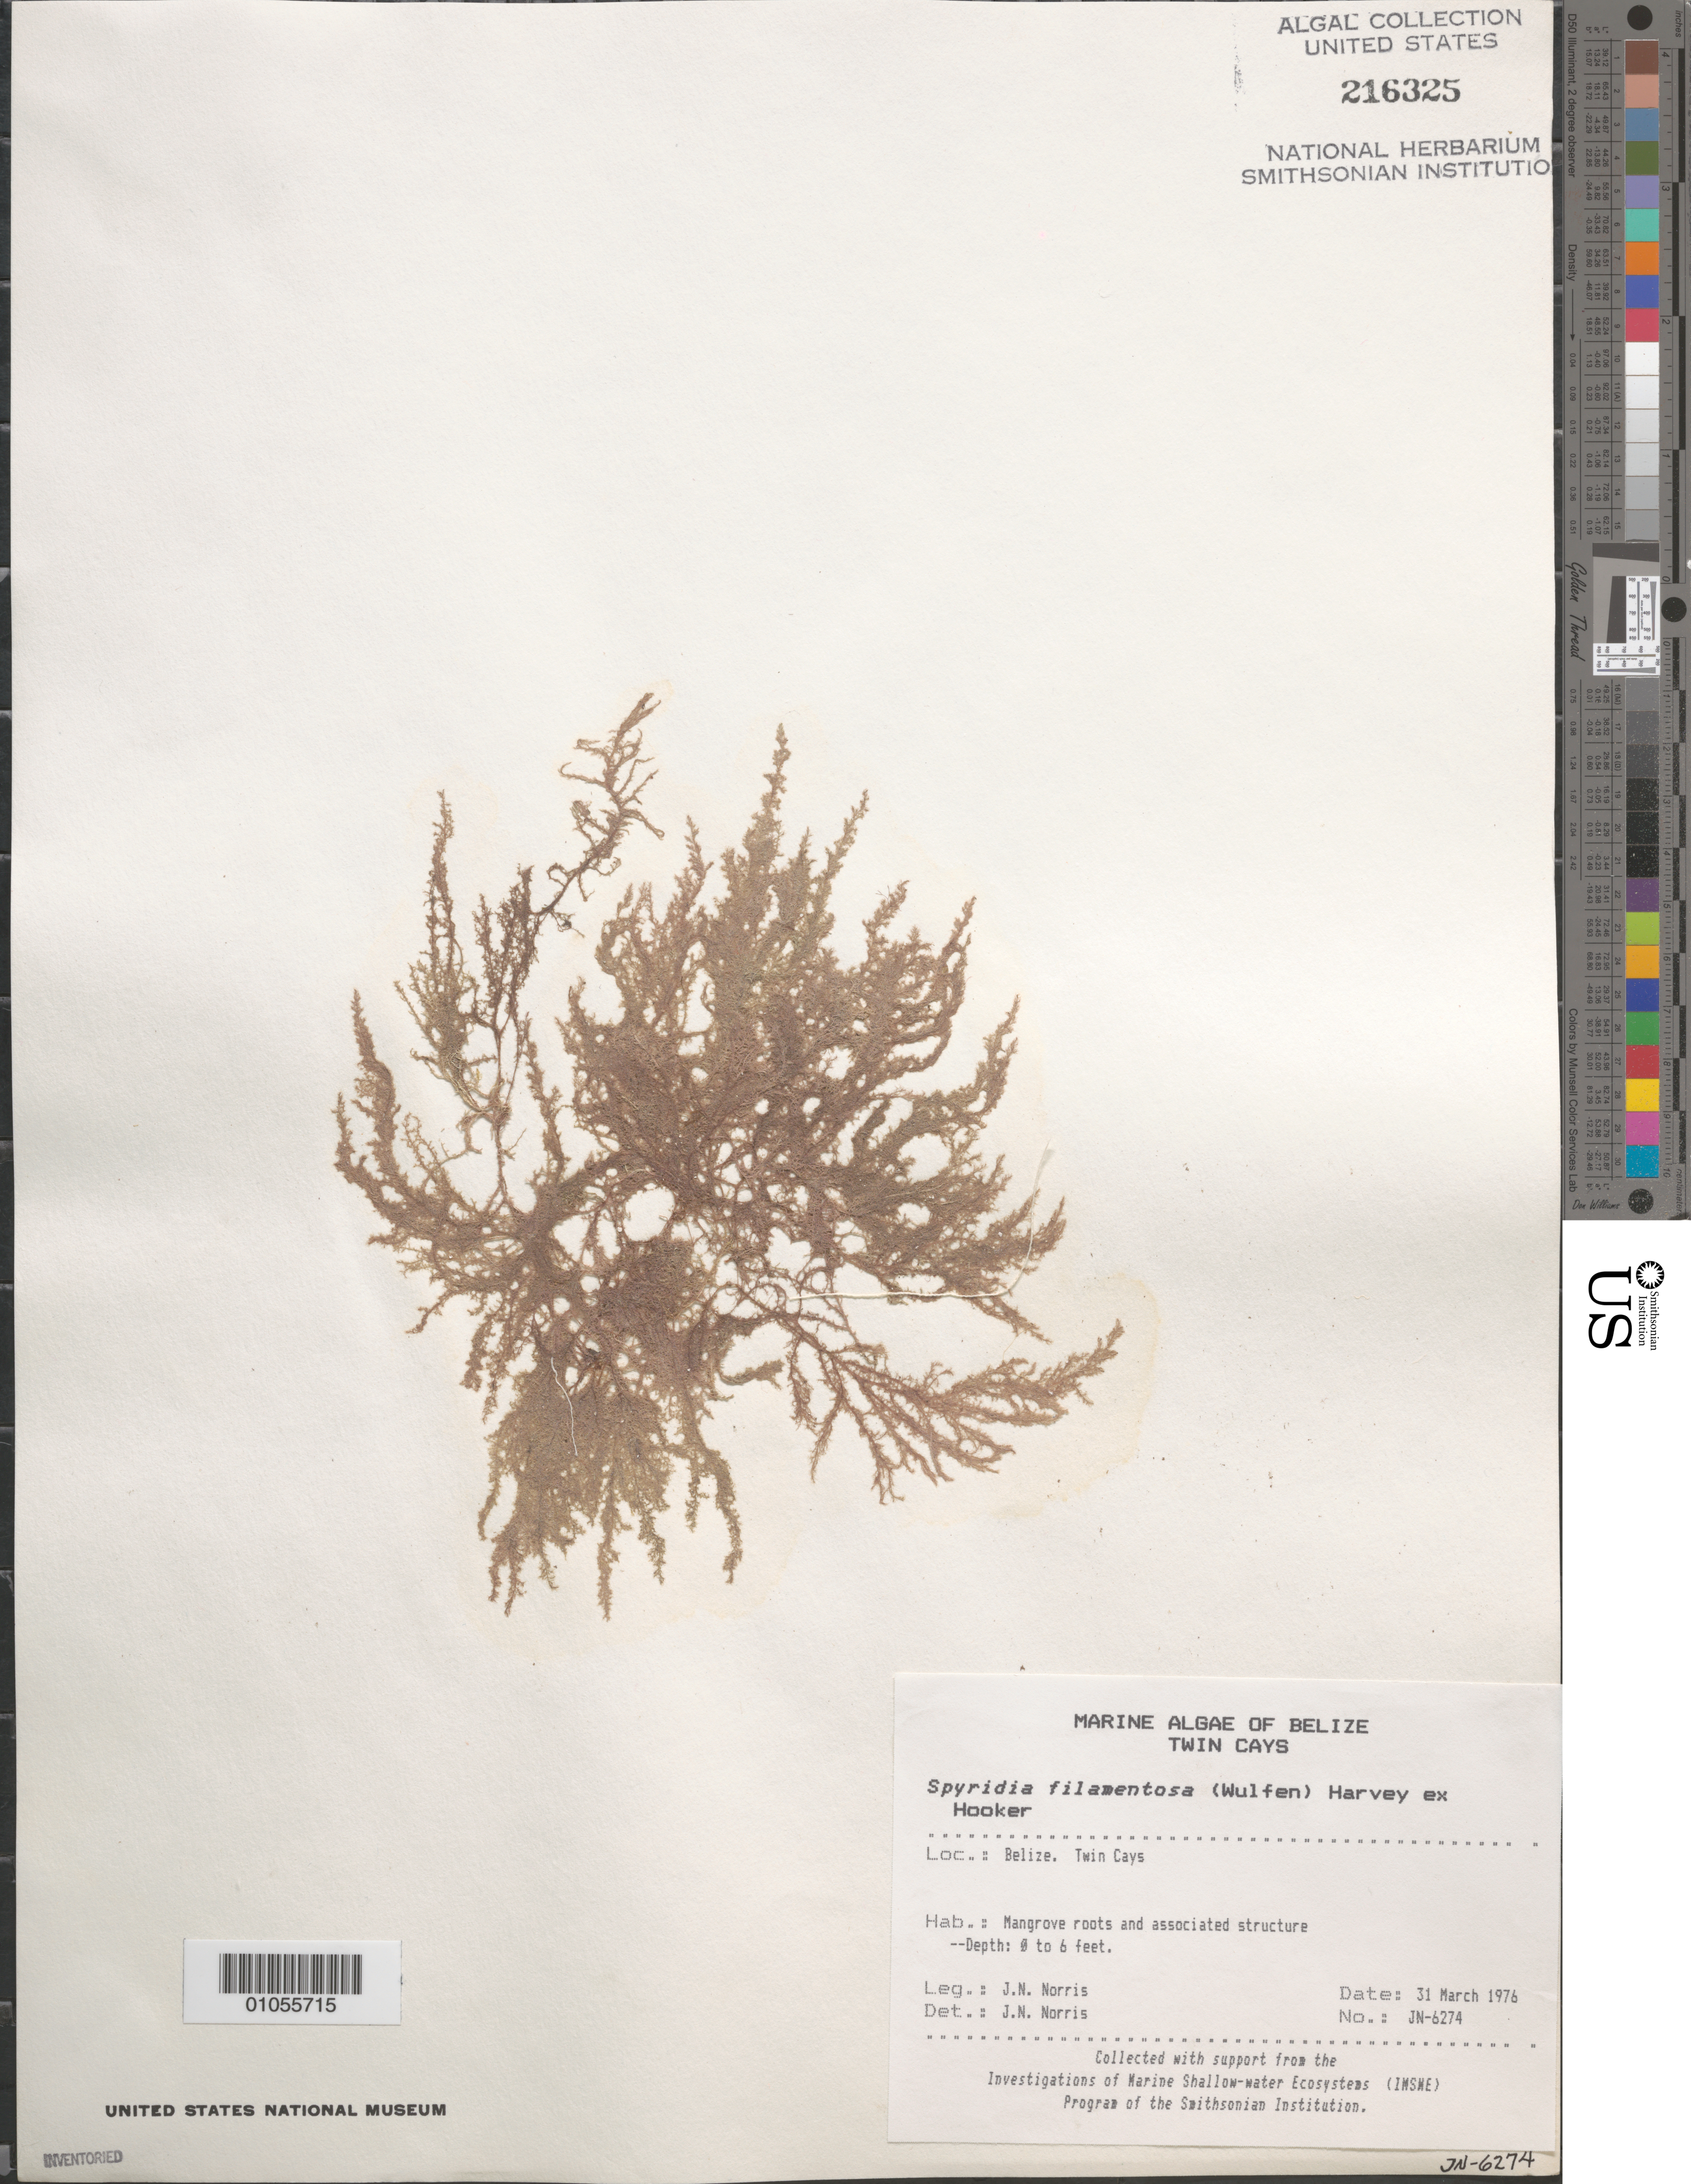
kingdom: Plantae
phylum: Rhodophyta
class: Florideophyceae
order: Ceramiales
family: Spyridiaceae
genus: Spyridia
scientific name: Spyridia filamentosa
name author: (Wulfen) Harv.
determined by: Norris, James N.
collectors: J. N. Norris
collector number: JN-6274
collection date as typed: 31 Mar 1976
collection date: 1976-03-31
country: Belize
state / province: Stann Creek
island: Twin Cays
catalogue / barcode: US 216325